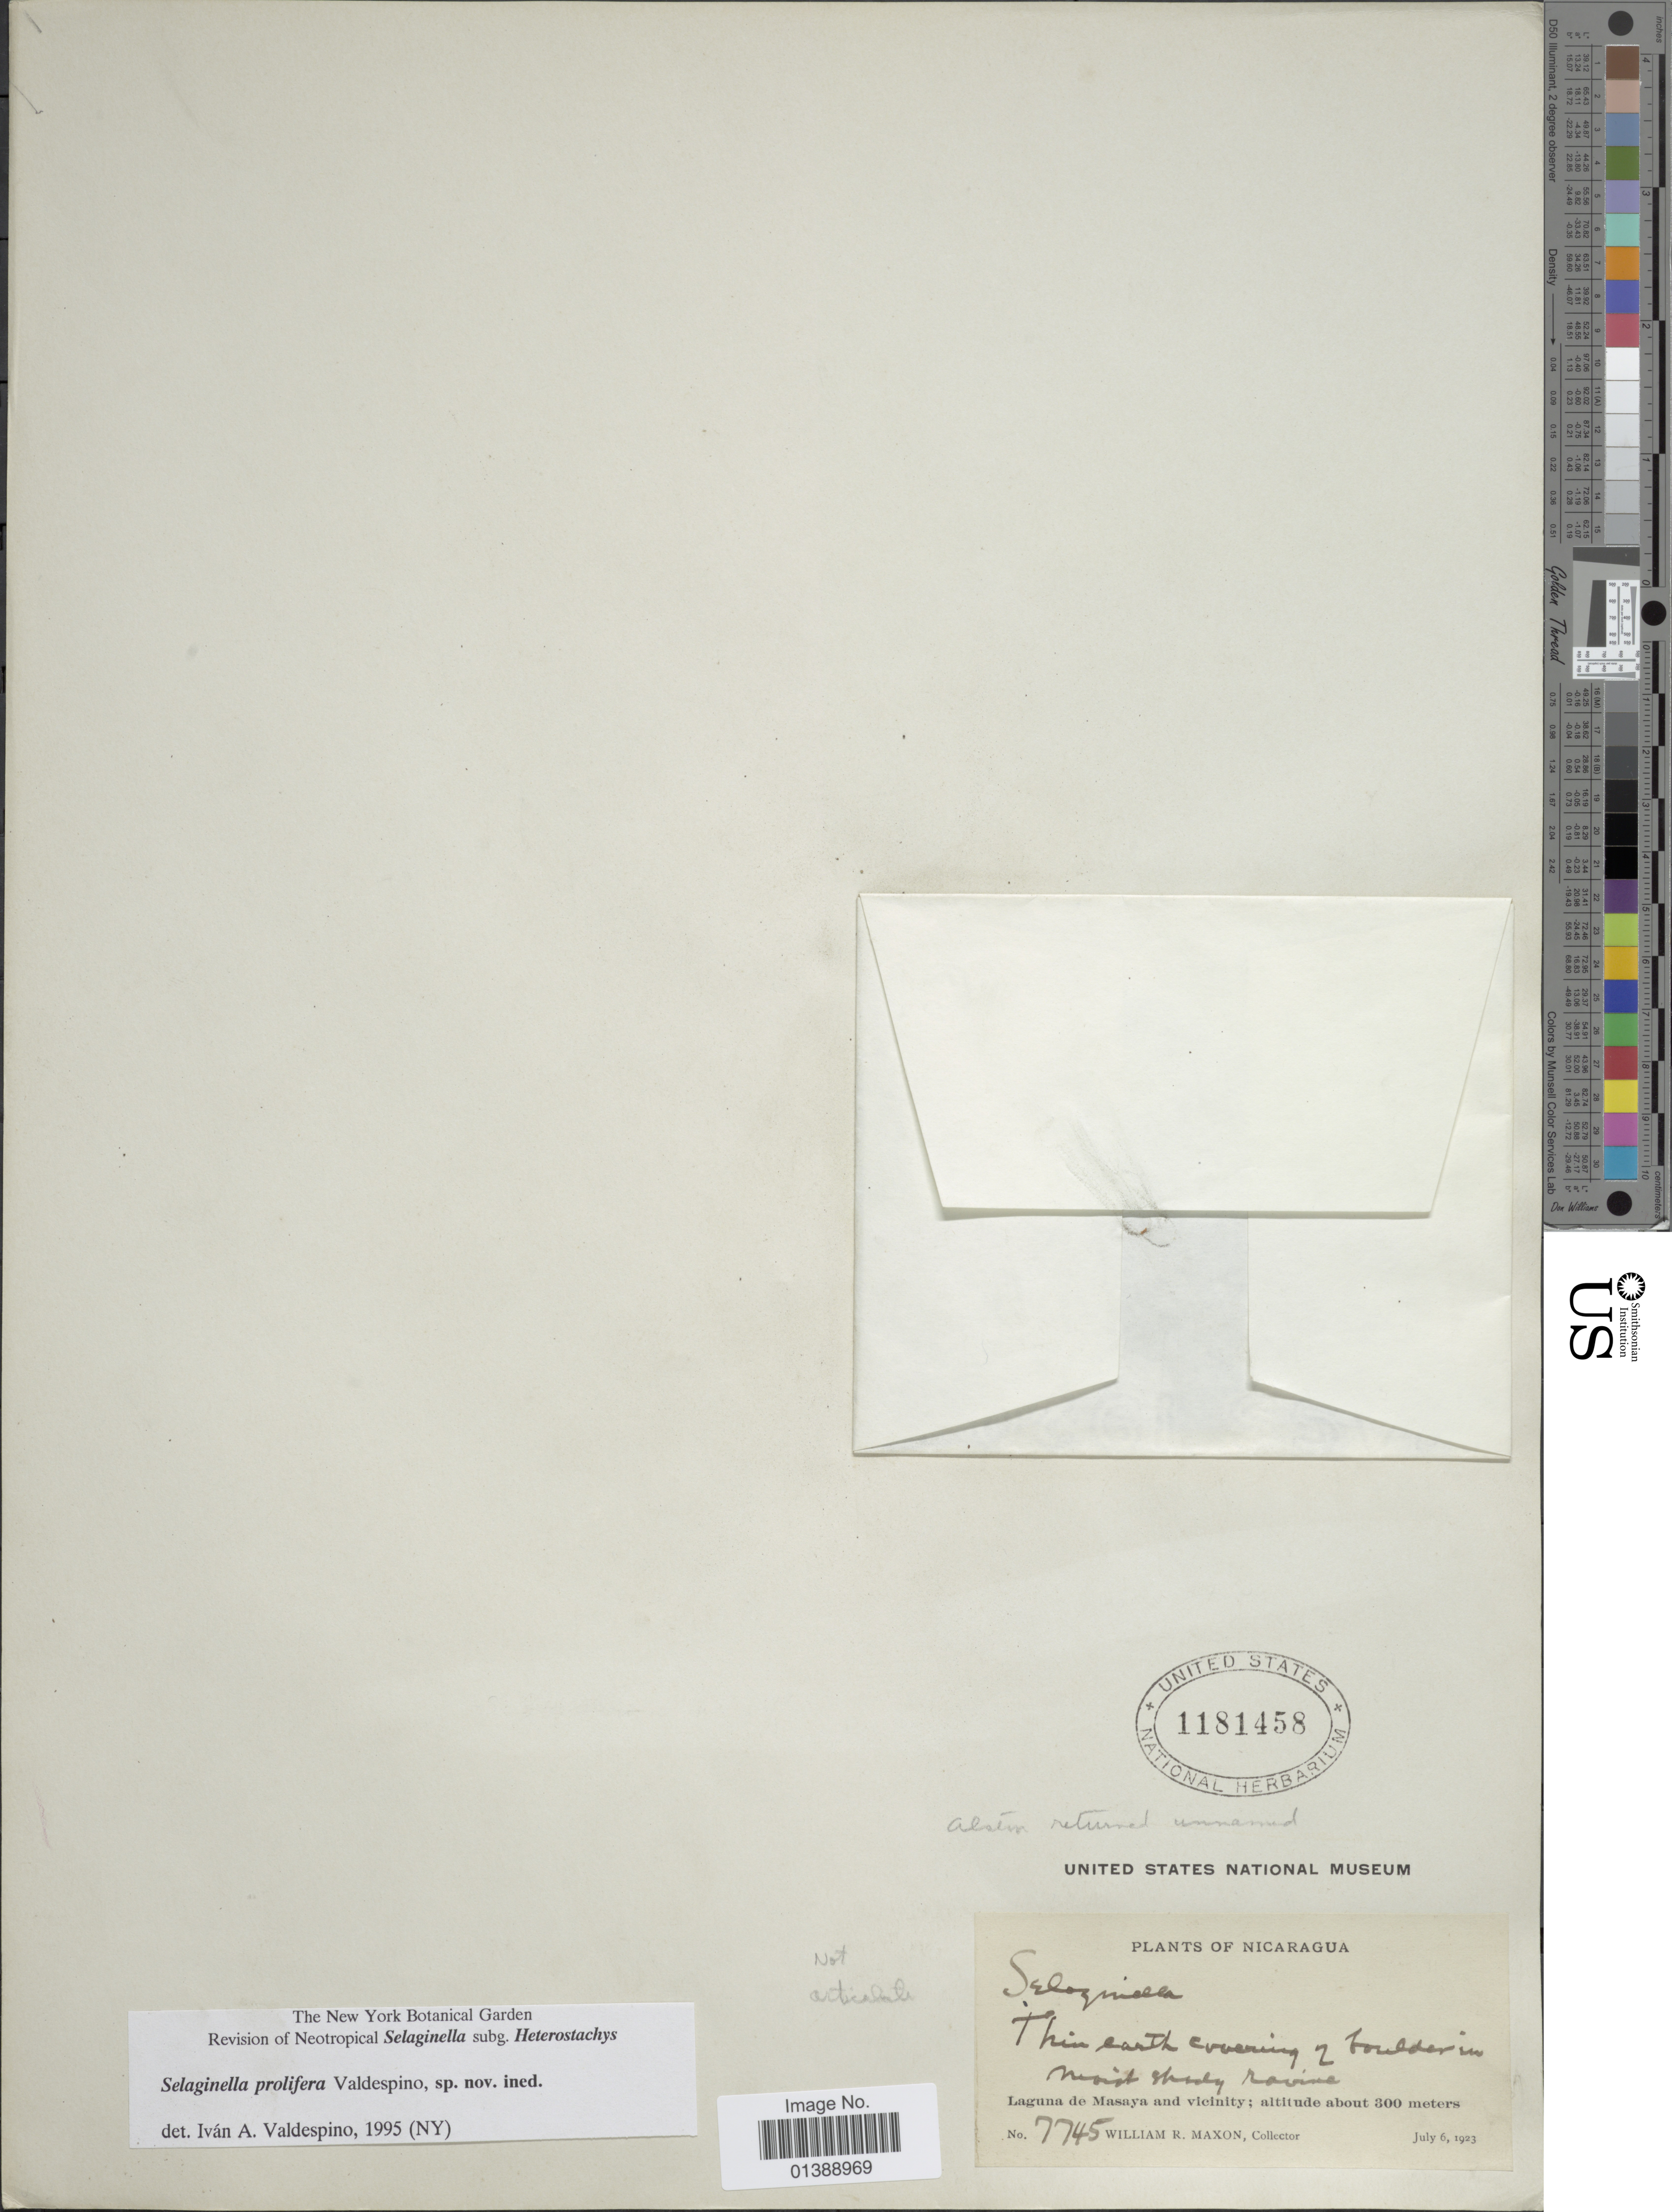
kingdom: Plantae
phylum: Tracheophyta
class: Lycopodiopsida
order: Selaginellales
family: Selaginellaceae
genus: Selaginella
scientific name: Selaginella prolifera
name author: Valdespino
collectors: W. R. Maxon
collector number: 7745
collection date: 1923-07-06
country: Nicaragua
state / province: Masaya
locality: Laguna de Masaya and vicinity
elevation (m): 300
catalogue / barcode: US 1181458